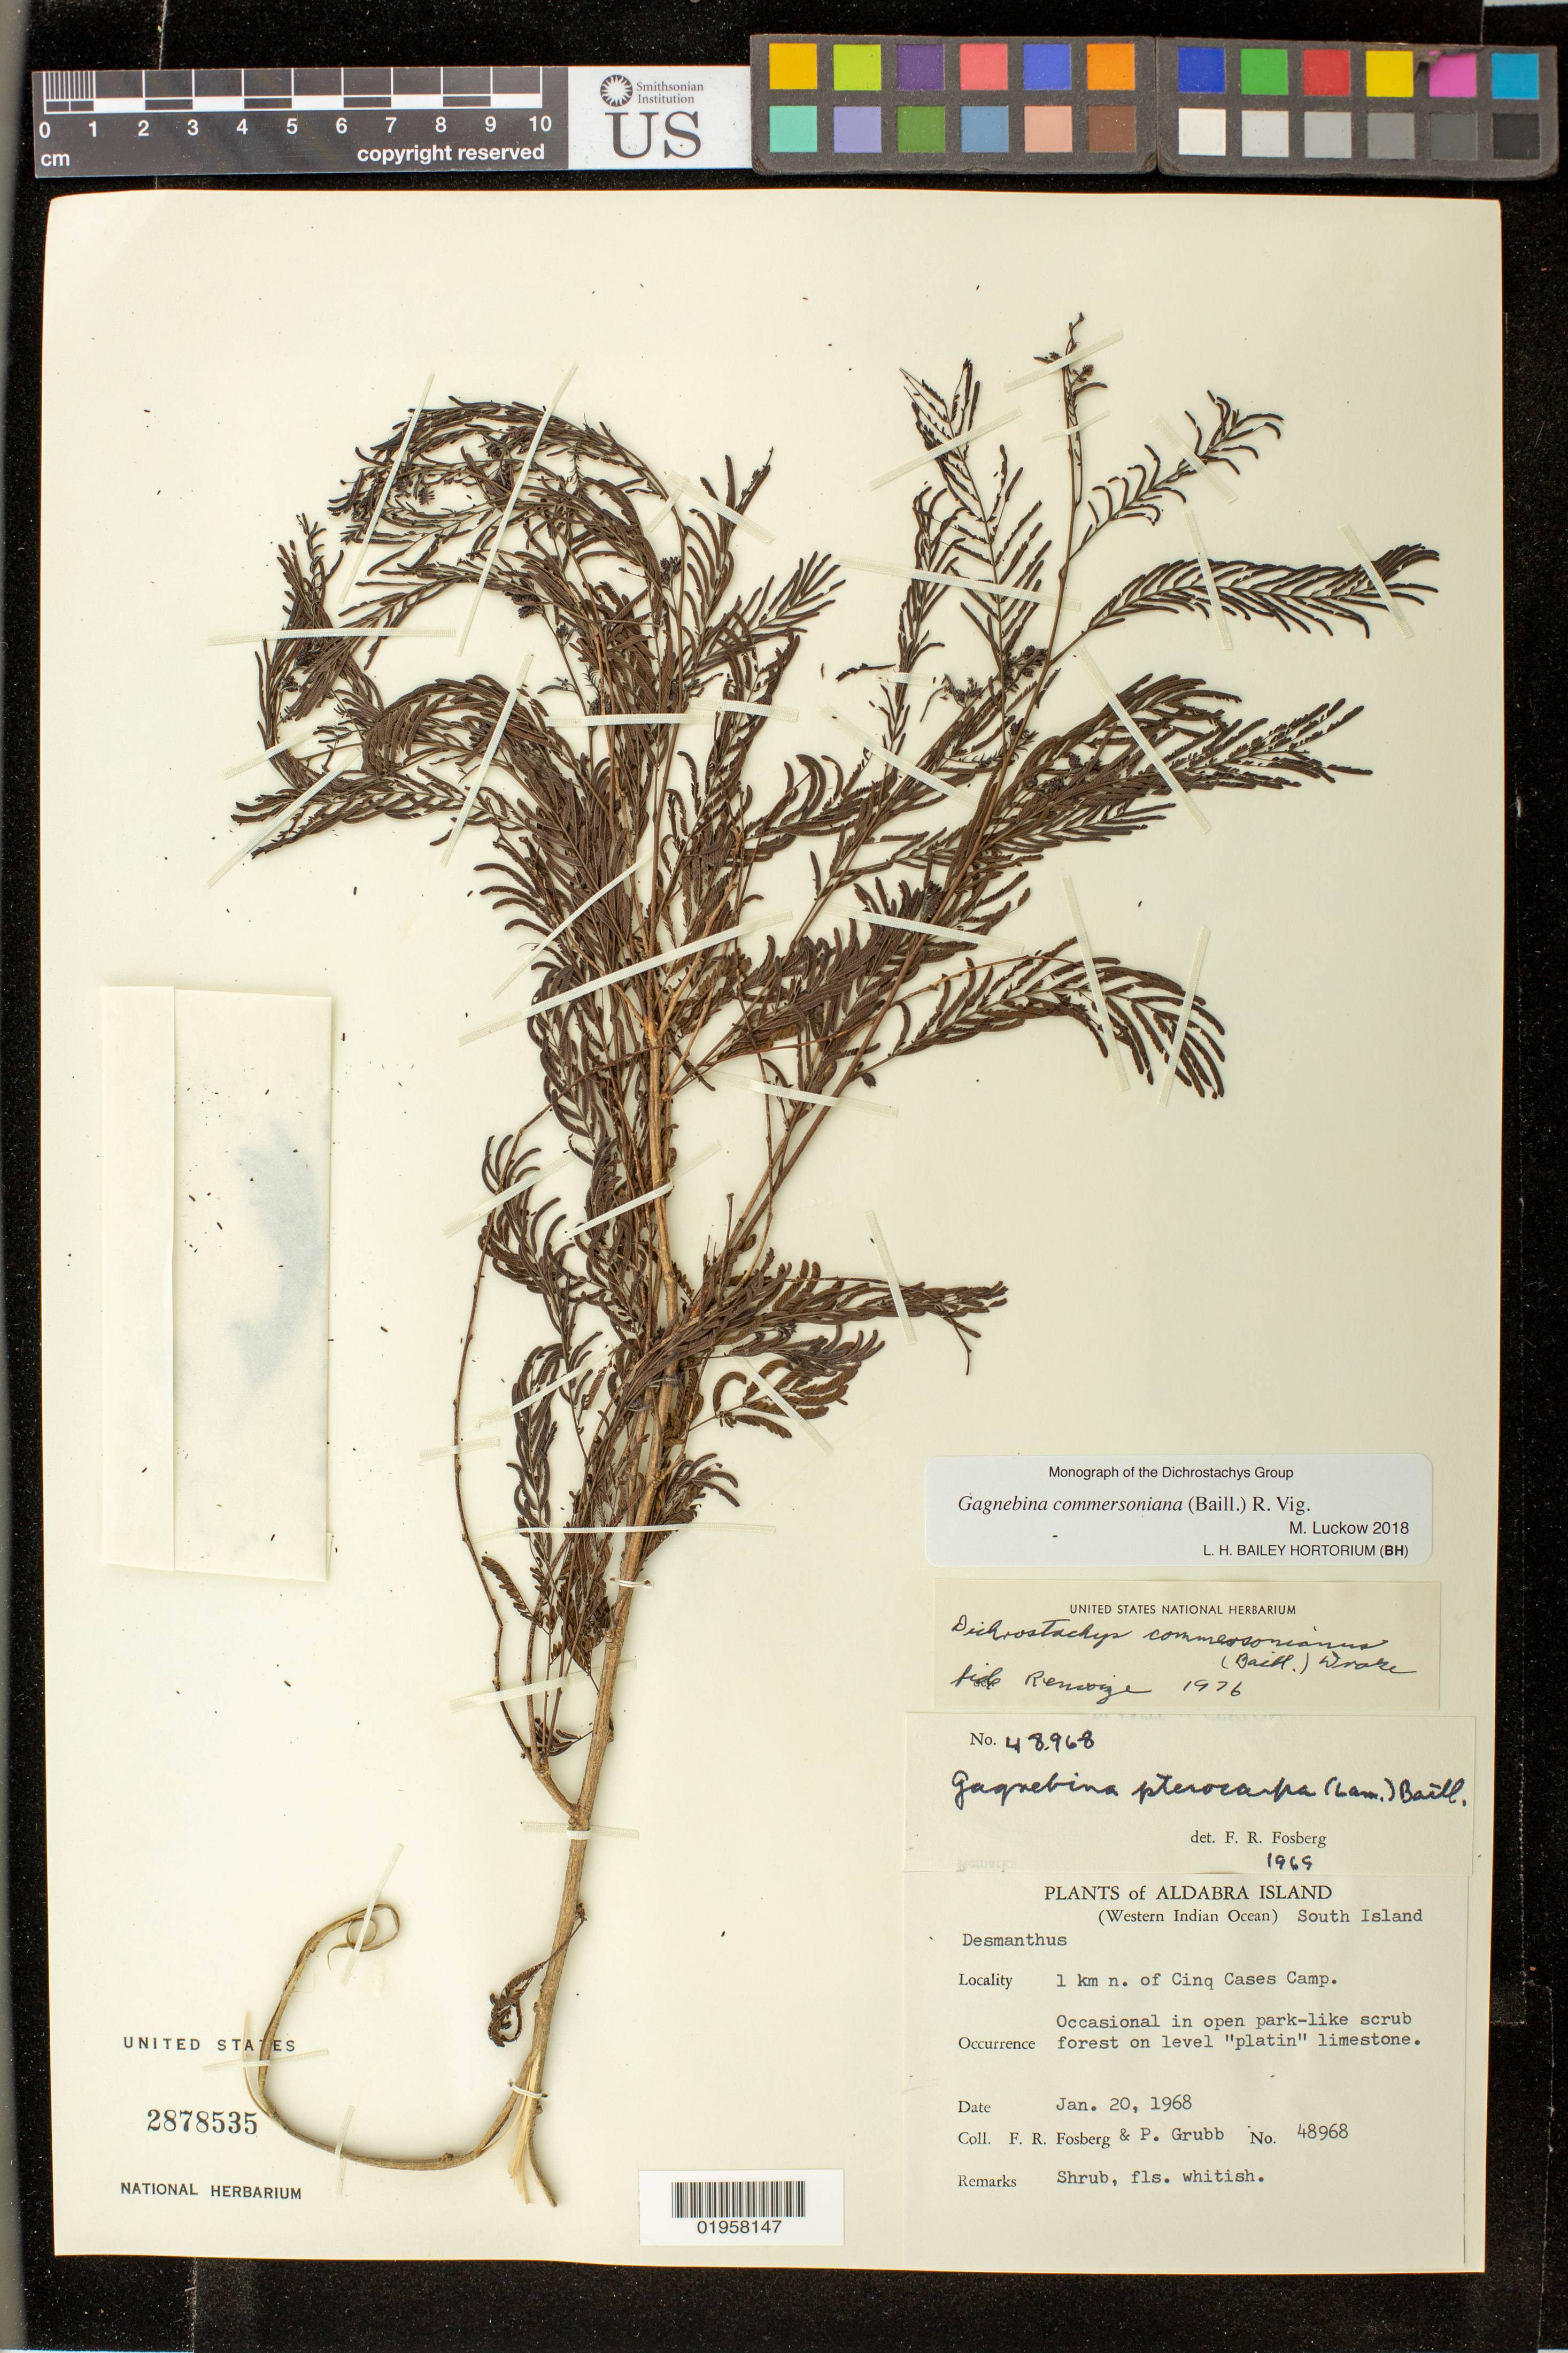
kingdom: Plantae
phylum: Tracheophyta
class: Magnoliopsida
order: Fabales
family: Fabaceae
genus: Gagnebina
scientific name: Gagnebina commersoniana (Baill.) R. Vig.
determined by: Luckow, M. A.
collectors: F. R. Fosberg & P. Grubb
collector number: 48968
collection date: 1968-01-20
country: Seychelles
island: Aldabra Atoll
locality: South Island. 1 km N of Cinq Cases Camp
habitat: Occasional in open park-like scrub forest on level "platin" limestone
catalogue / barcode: US 2878535